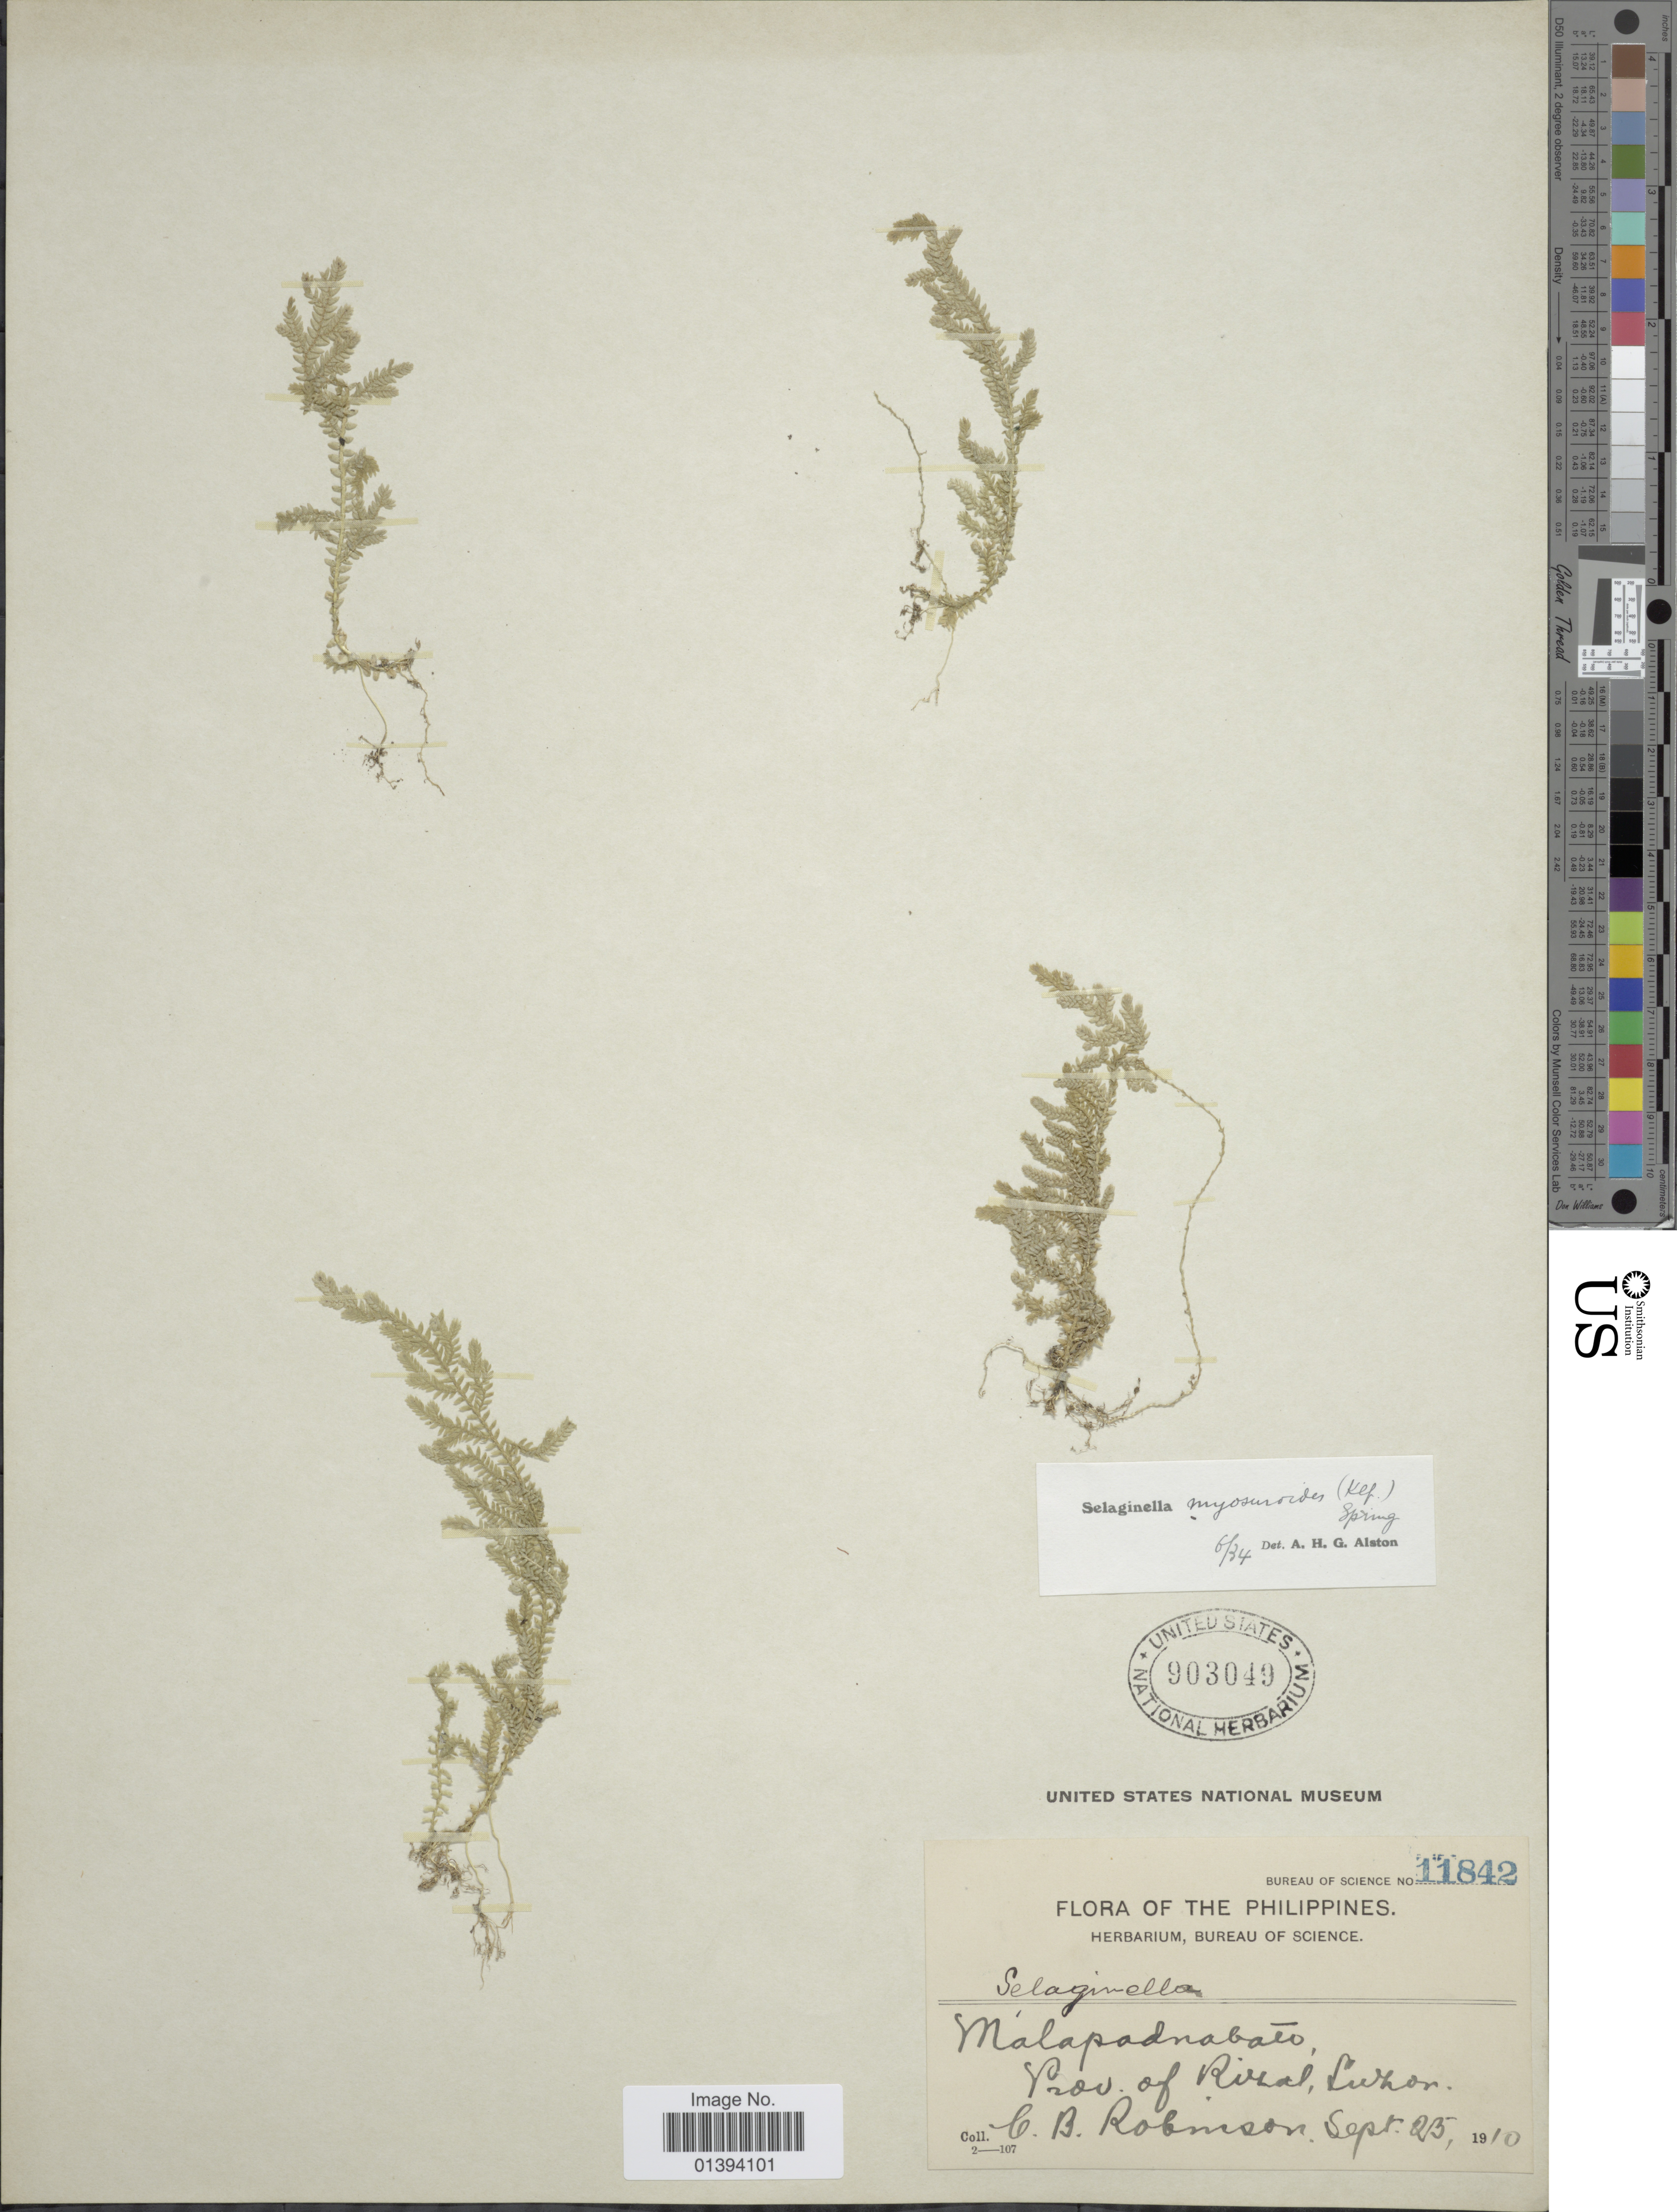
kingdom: Plantae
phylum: Tracheophyta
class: Lycopodiopsida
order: Selaginellales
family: Selaginellaceae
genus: Selaginella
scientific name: Selaginella myosuroides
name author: (Kaulf.) Spring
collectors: C. Robinson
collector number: bureau of Science 11842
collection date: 1910-09-25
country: Philippines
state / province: Central Luzon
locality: Malapadnabates, Prov. of Rizal Luzon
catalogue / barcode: US 903049